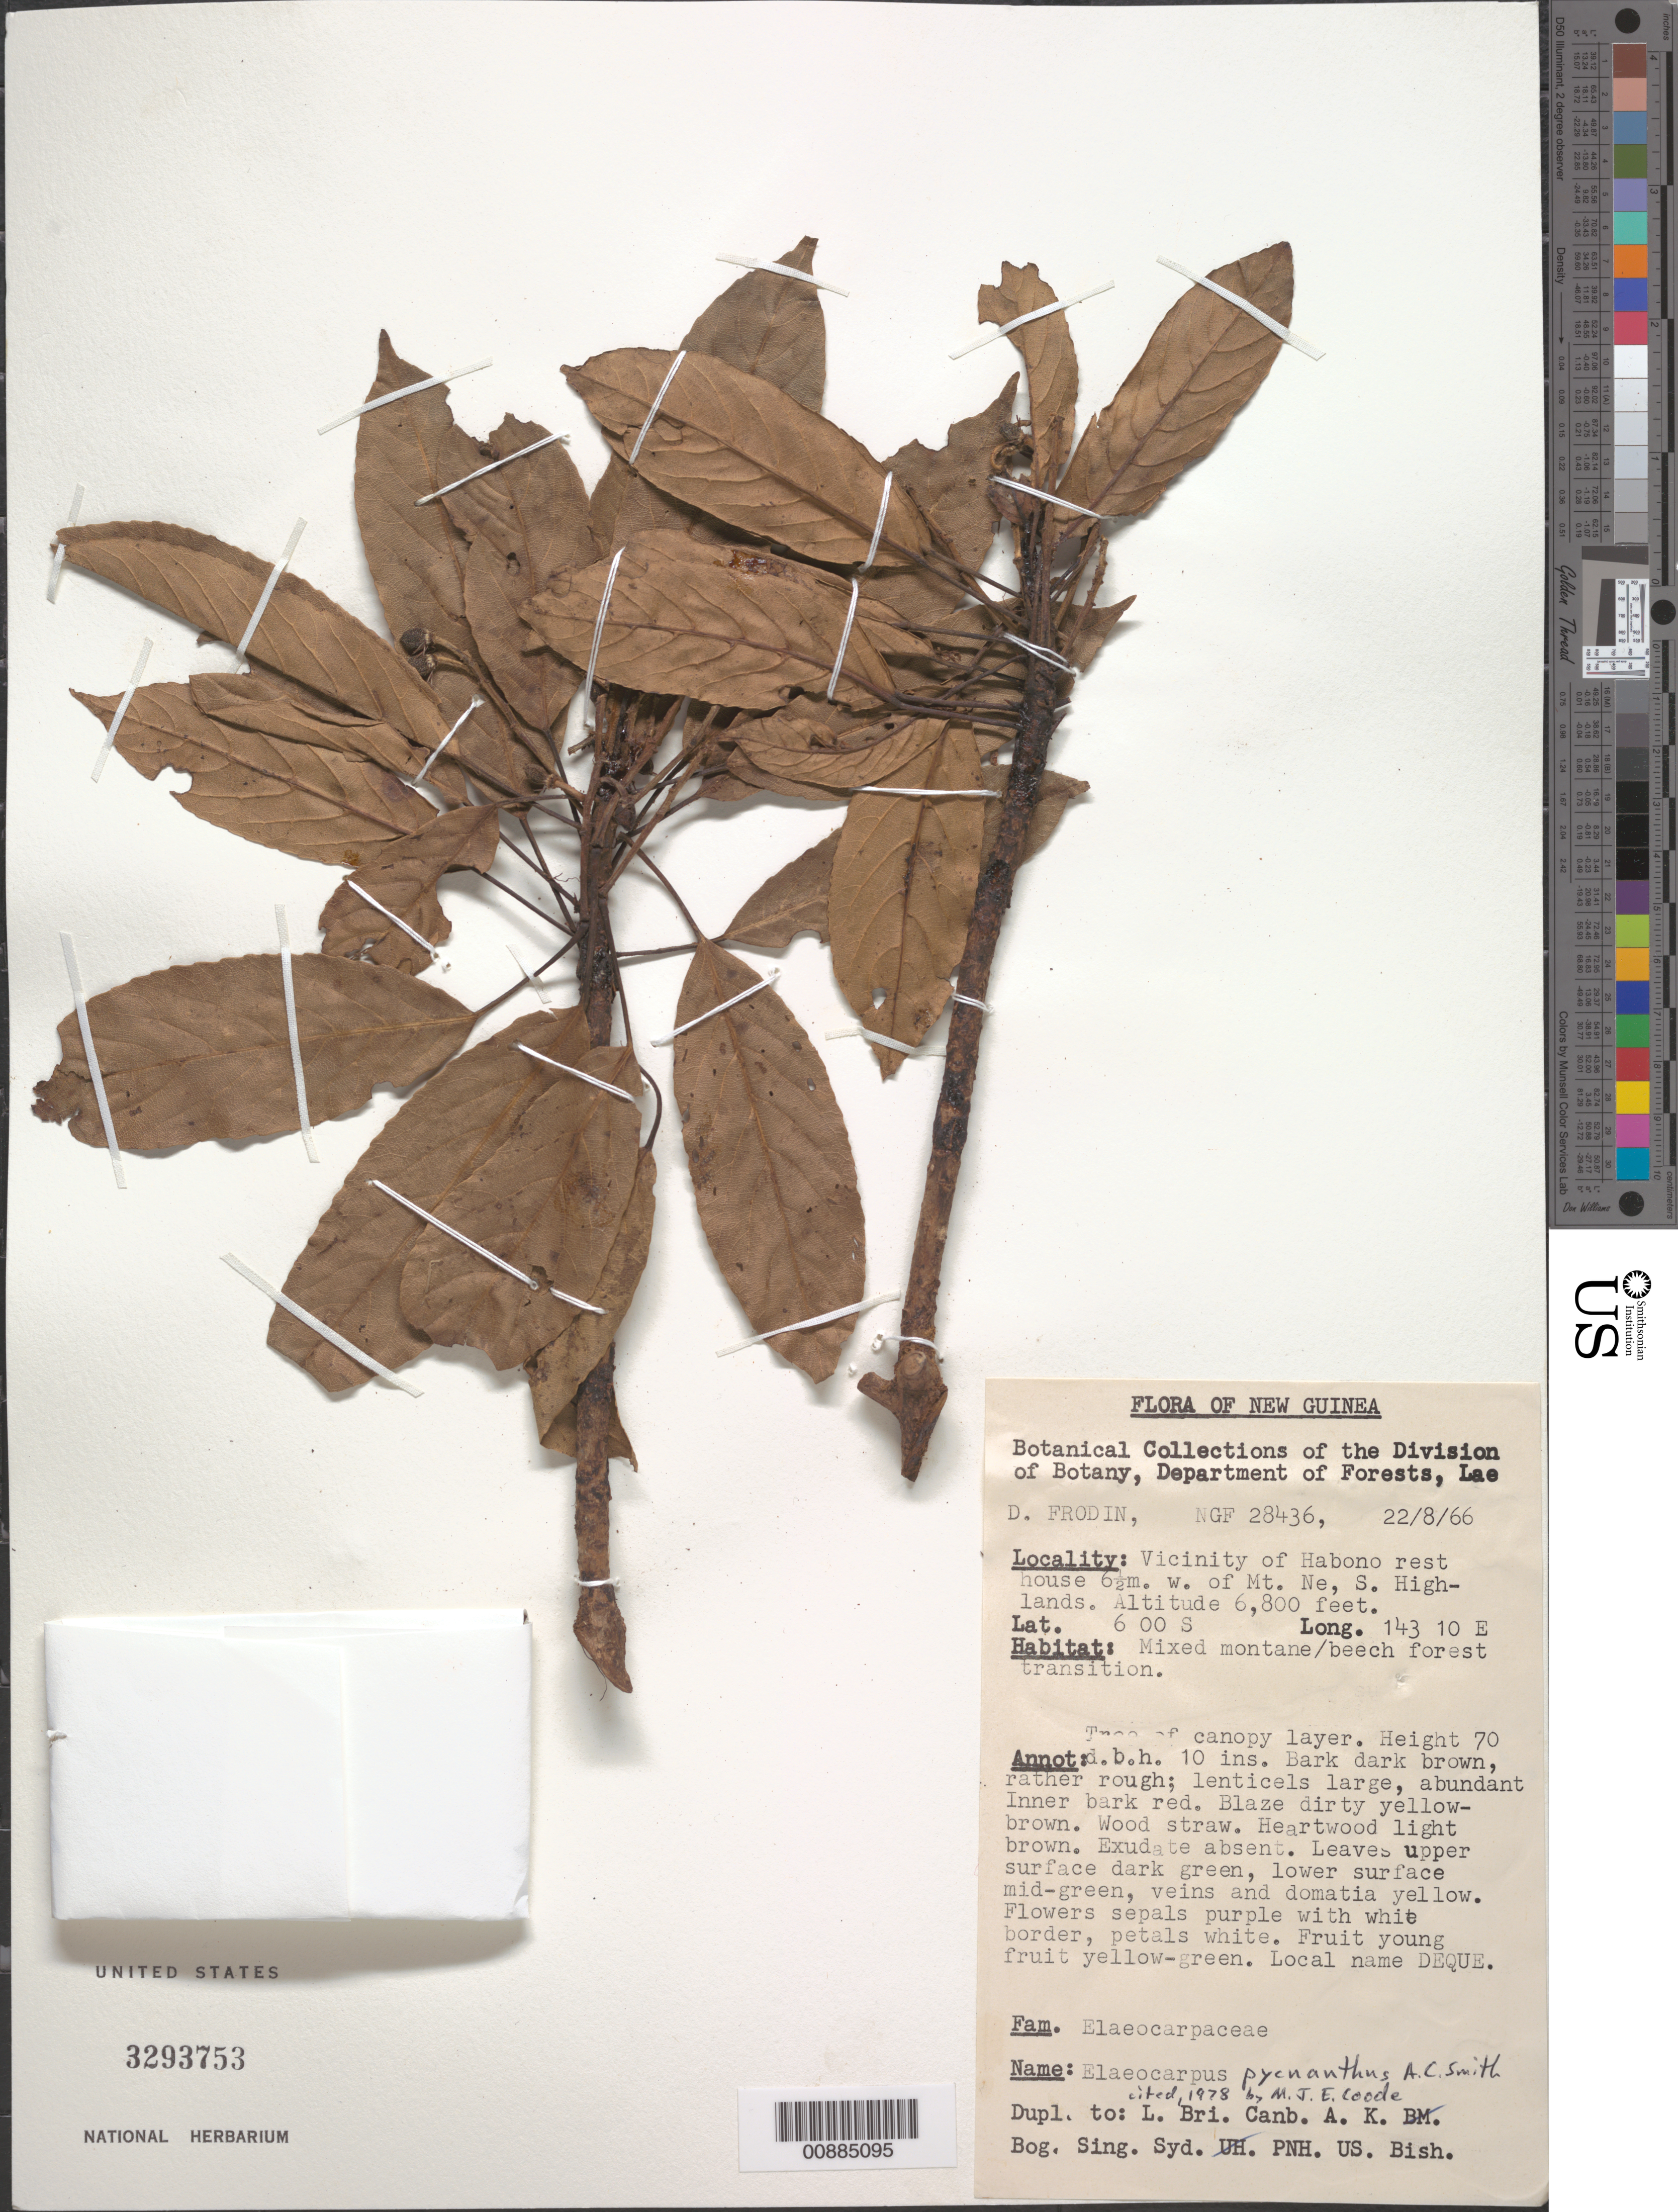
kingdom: Plantae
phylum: Tracheophyta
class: Magnoliopsida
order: Oxalidales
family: Elaeocarpaceae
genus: Elaeocarpus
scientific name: Elaeocarpus pycnanthus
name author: A.C. Sm.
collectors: D. G. Frodin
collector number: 28436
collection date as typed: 22 Aug 1966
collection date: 1966-08-22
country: Papua New Guinea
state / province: Southern Highlands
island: New Guinea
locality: W. of Mt. Ne, vicinity of Habono rest house.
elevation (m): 2073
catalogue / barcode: US 3293753